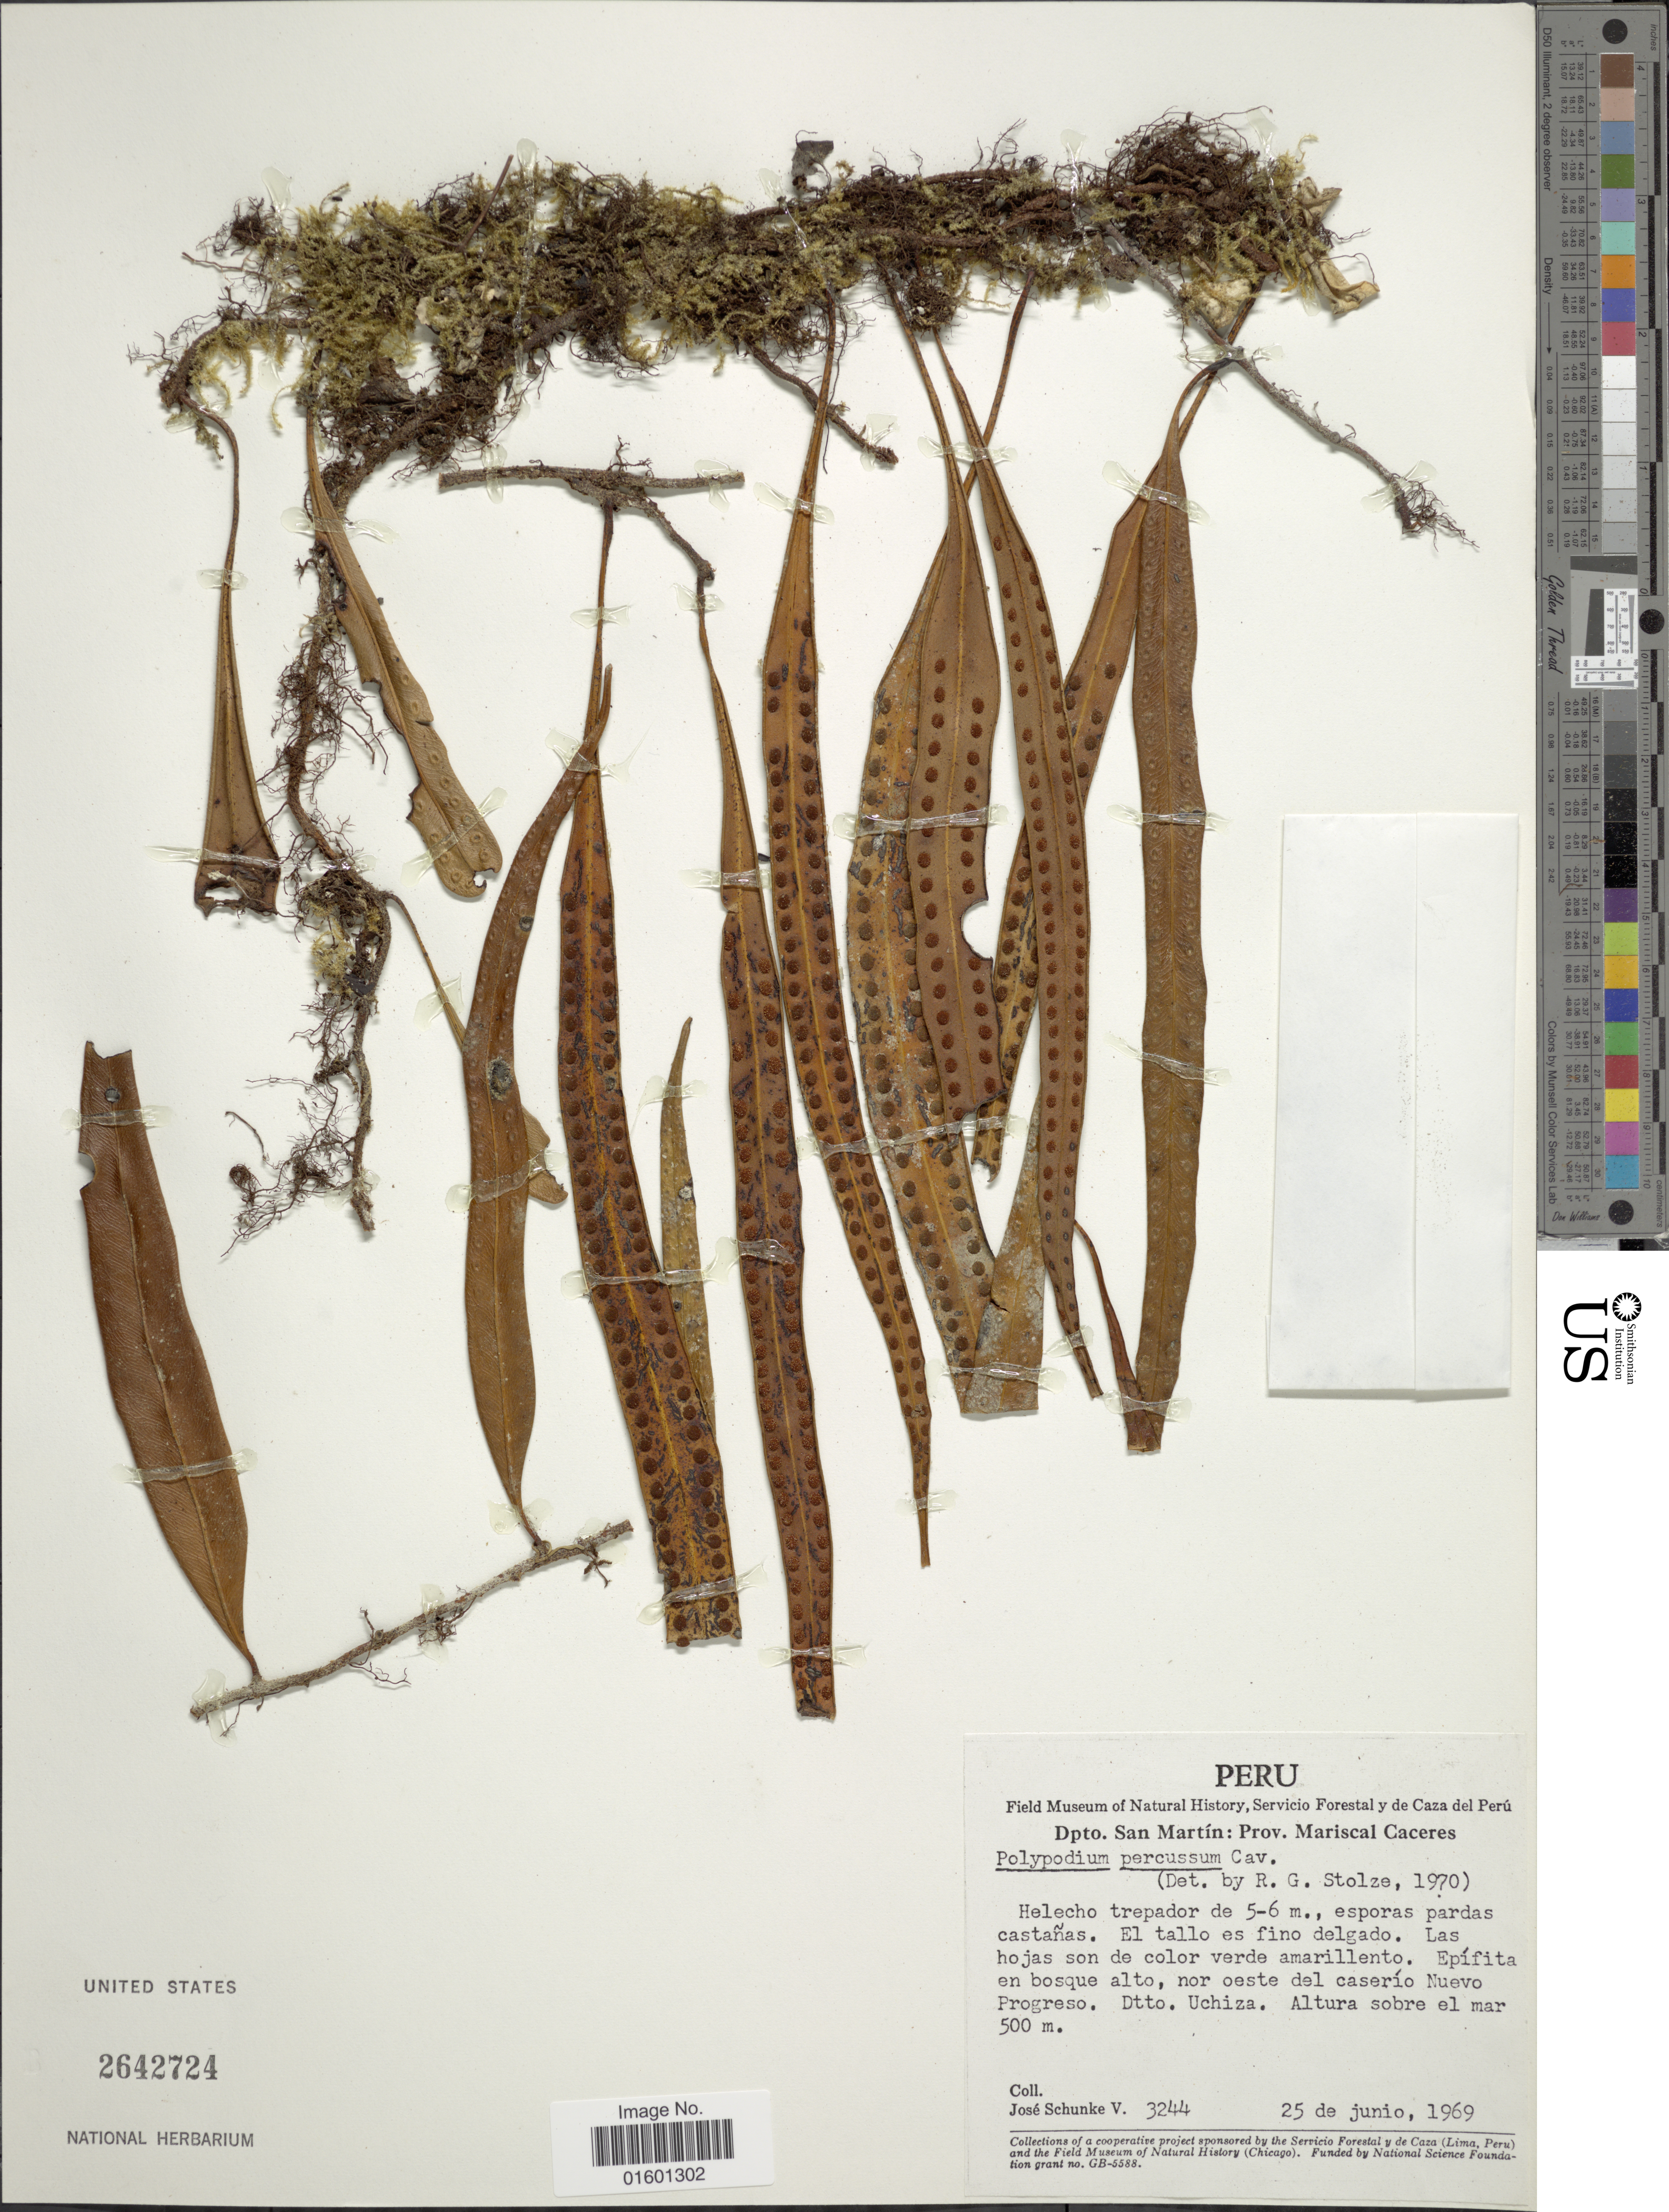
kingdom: Plantae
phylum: Tracheophyta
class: Polypodiopsida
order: Polypodiales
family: Polypodiaceae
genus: Microgramma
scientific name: Microgramma percussa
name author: (Cav.) de la Sota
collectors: J. Schunke Vigo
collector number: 3244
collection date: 1969-06-25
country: Peru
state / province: San Martín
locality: Prov. Mariscal Cacaeres, Epifita en bosque alto, nor oeste del caserio Nuevo Progreso. Dtt. Uchiza.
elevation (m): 500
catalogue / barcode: US 2642724